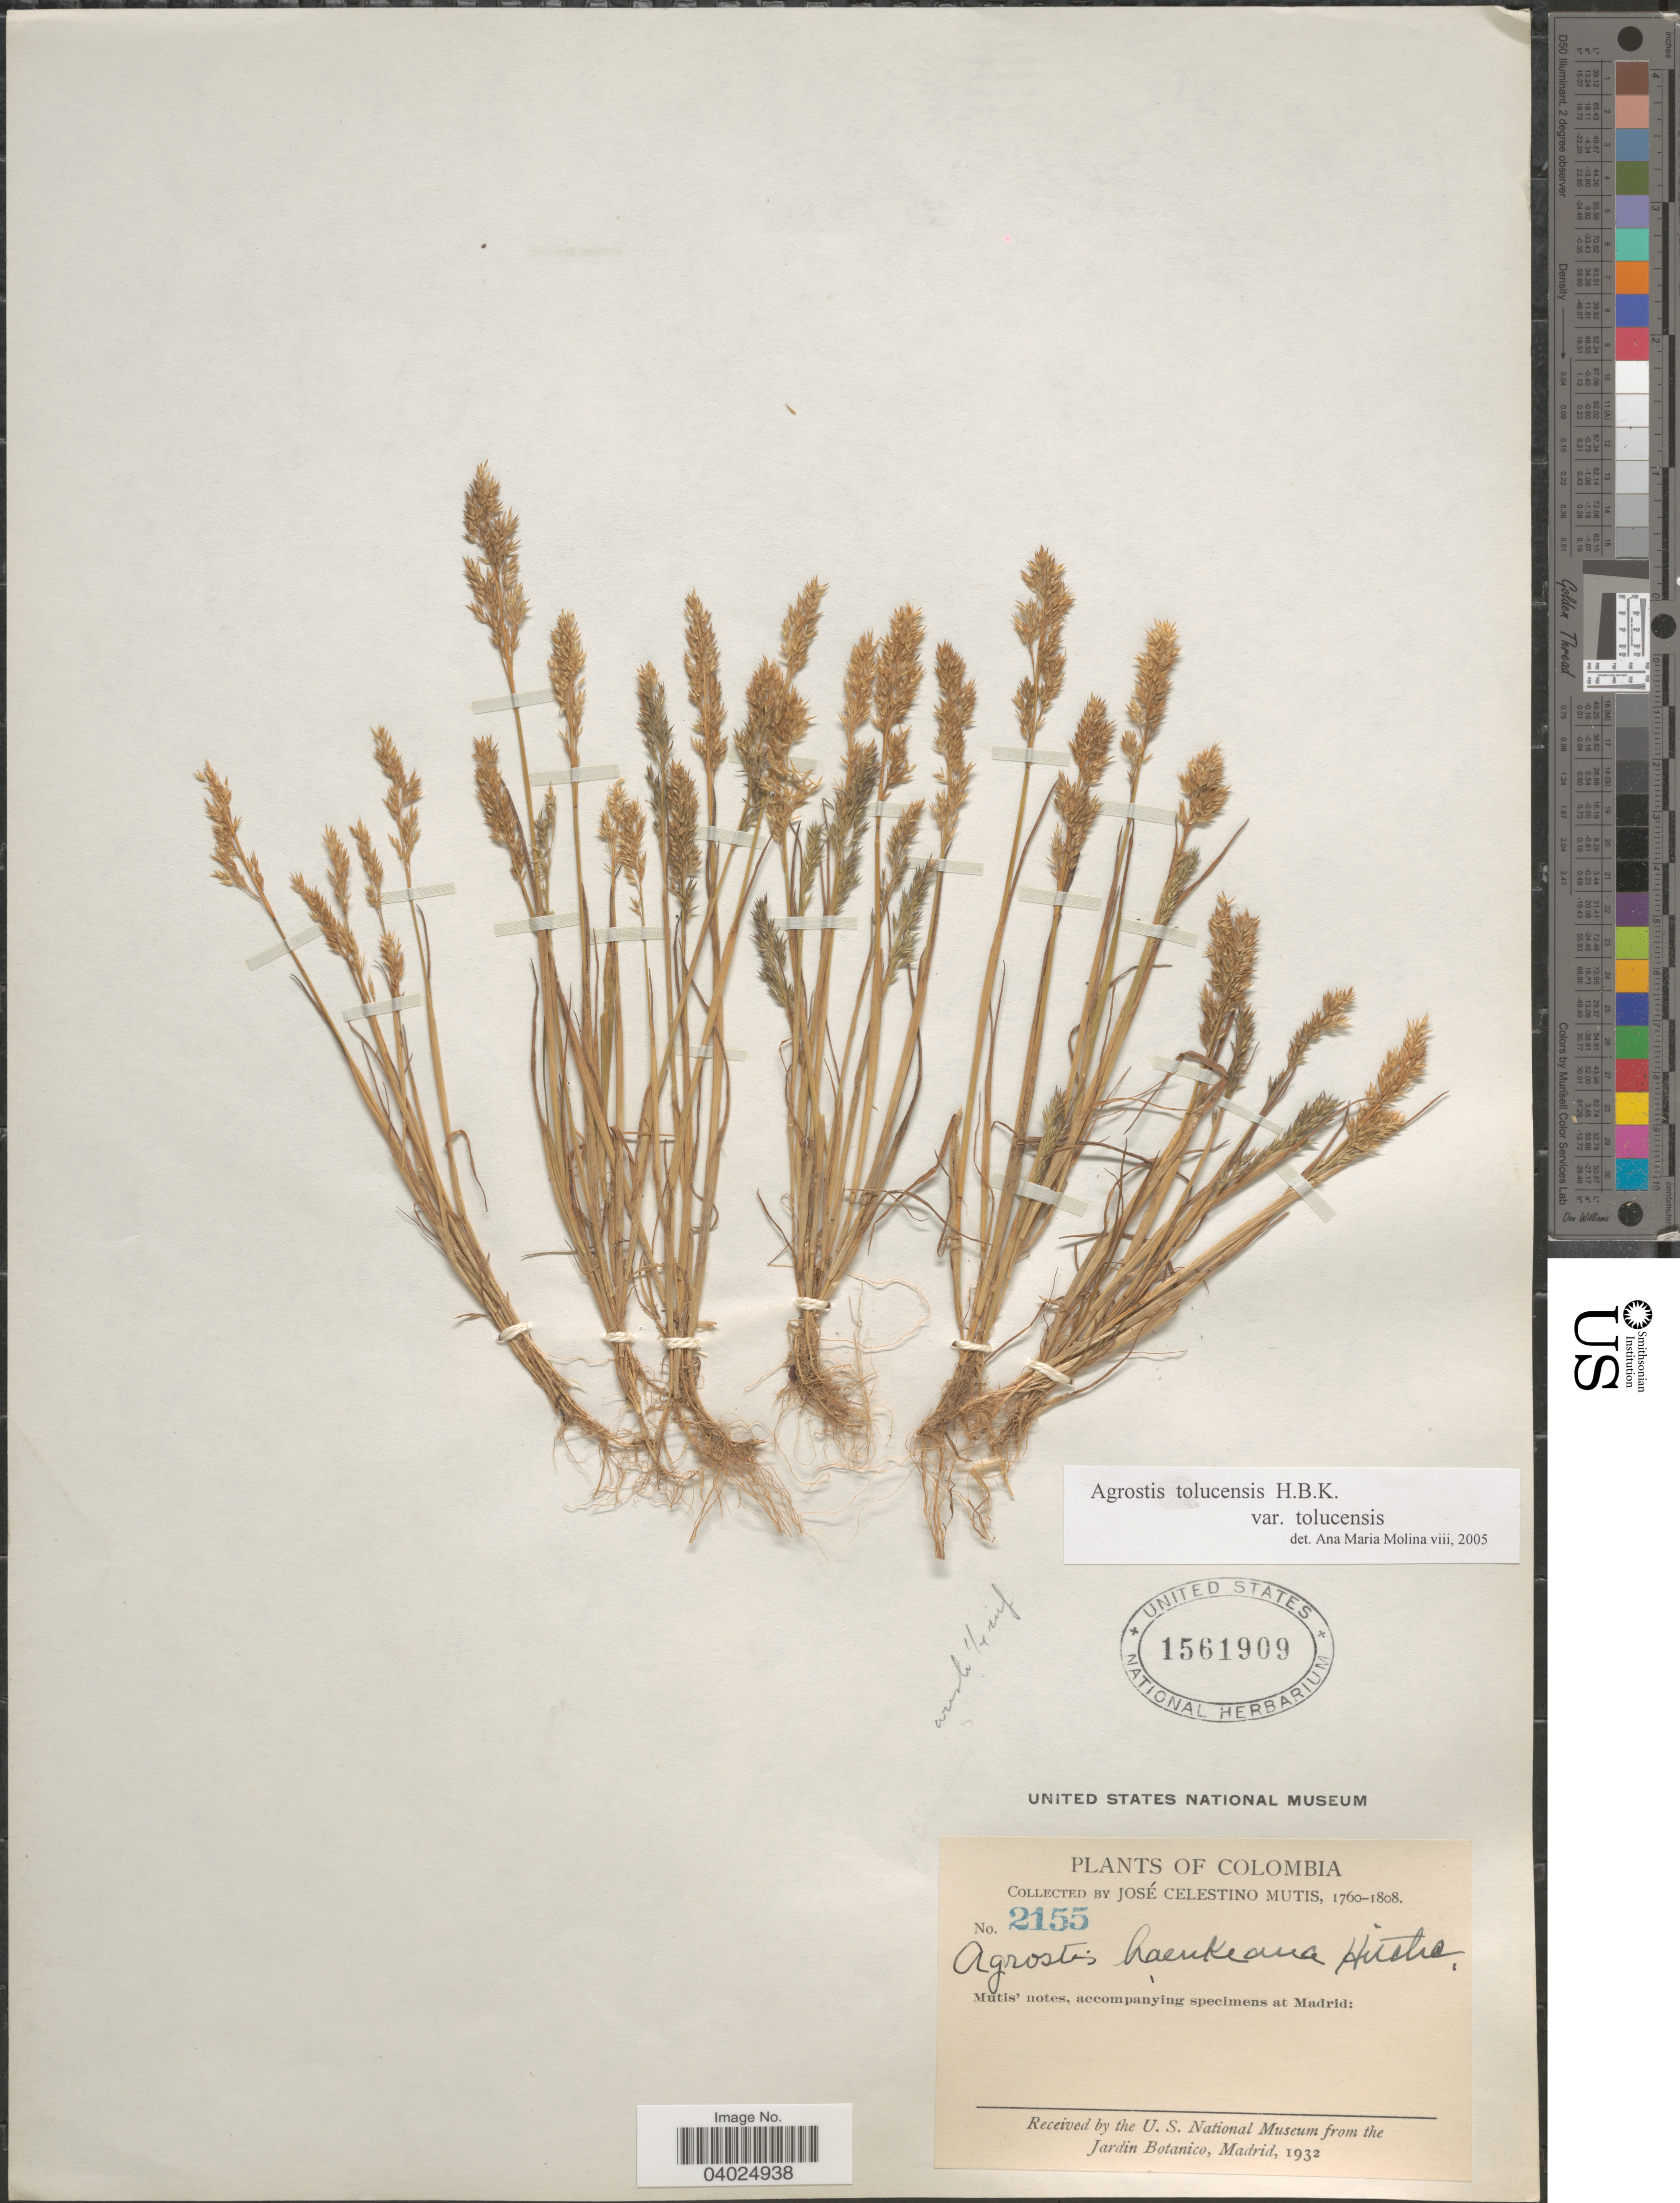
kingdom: Plantae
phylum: Tracheophyta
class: Liliopsida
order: Poales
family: Poaceae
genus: Agrostis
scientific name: Agrostis tolucensis Kunth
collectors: J. C. B. Mutis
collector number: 2155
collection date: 1760/1808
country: Colombia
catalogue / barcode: US 1561909